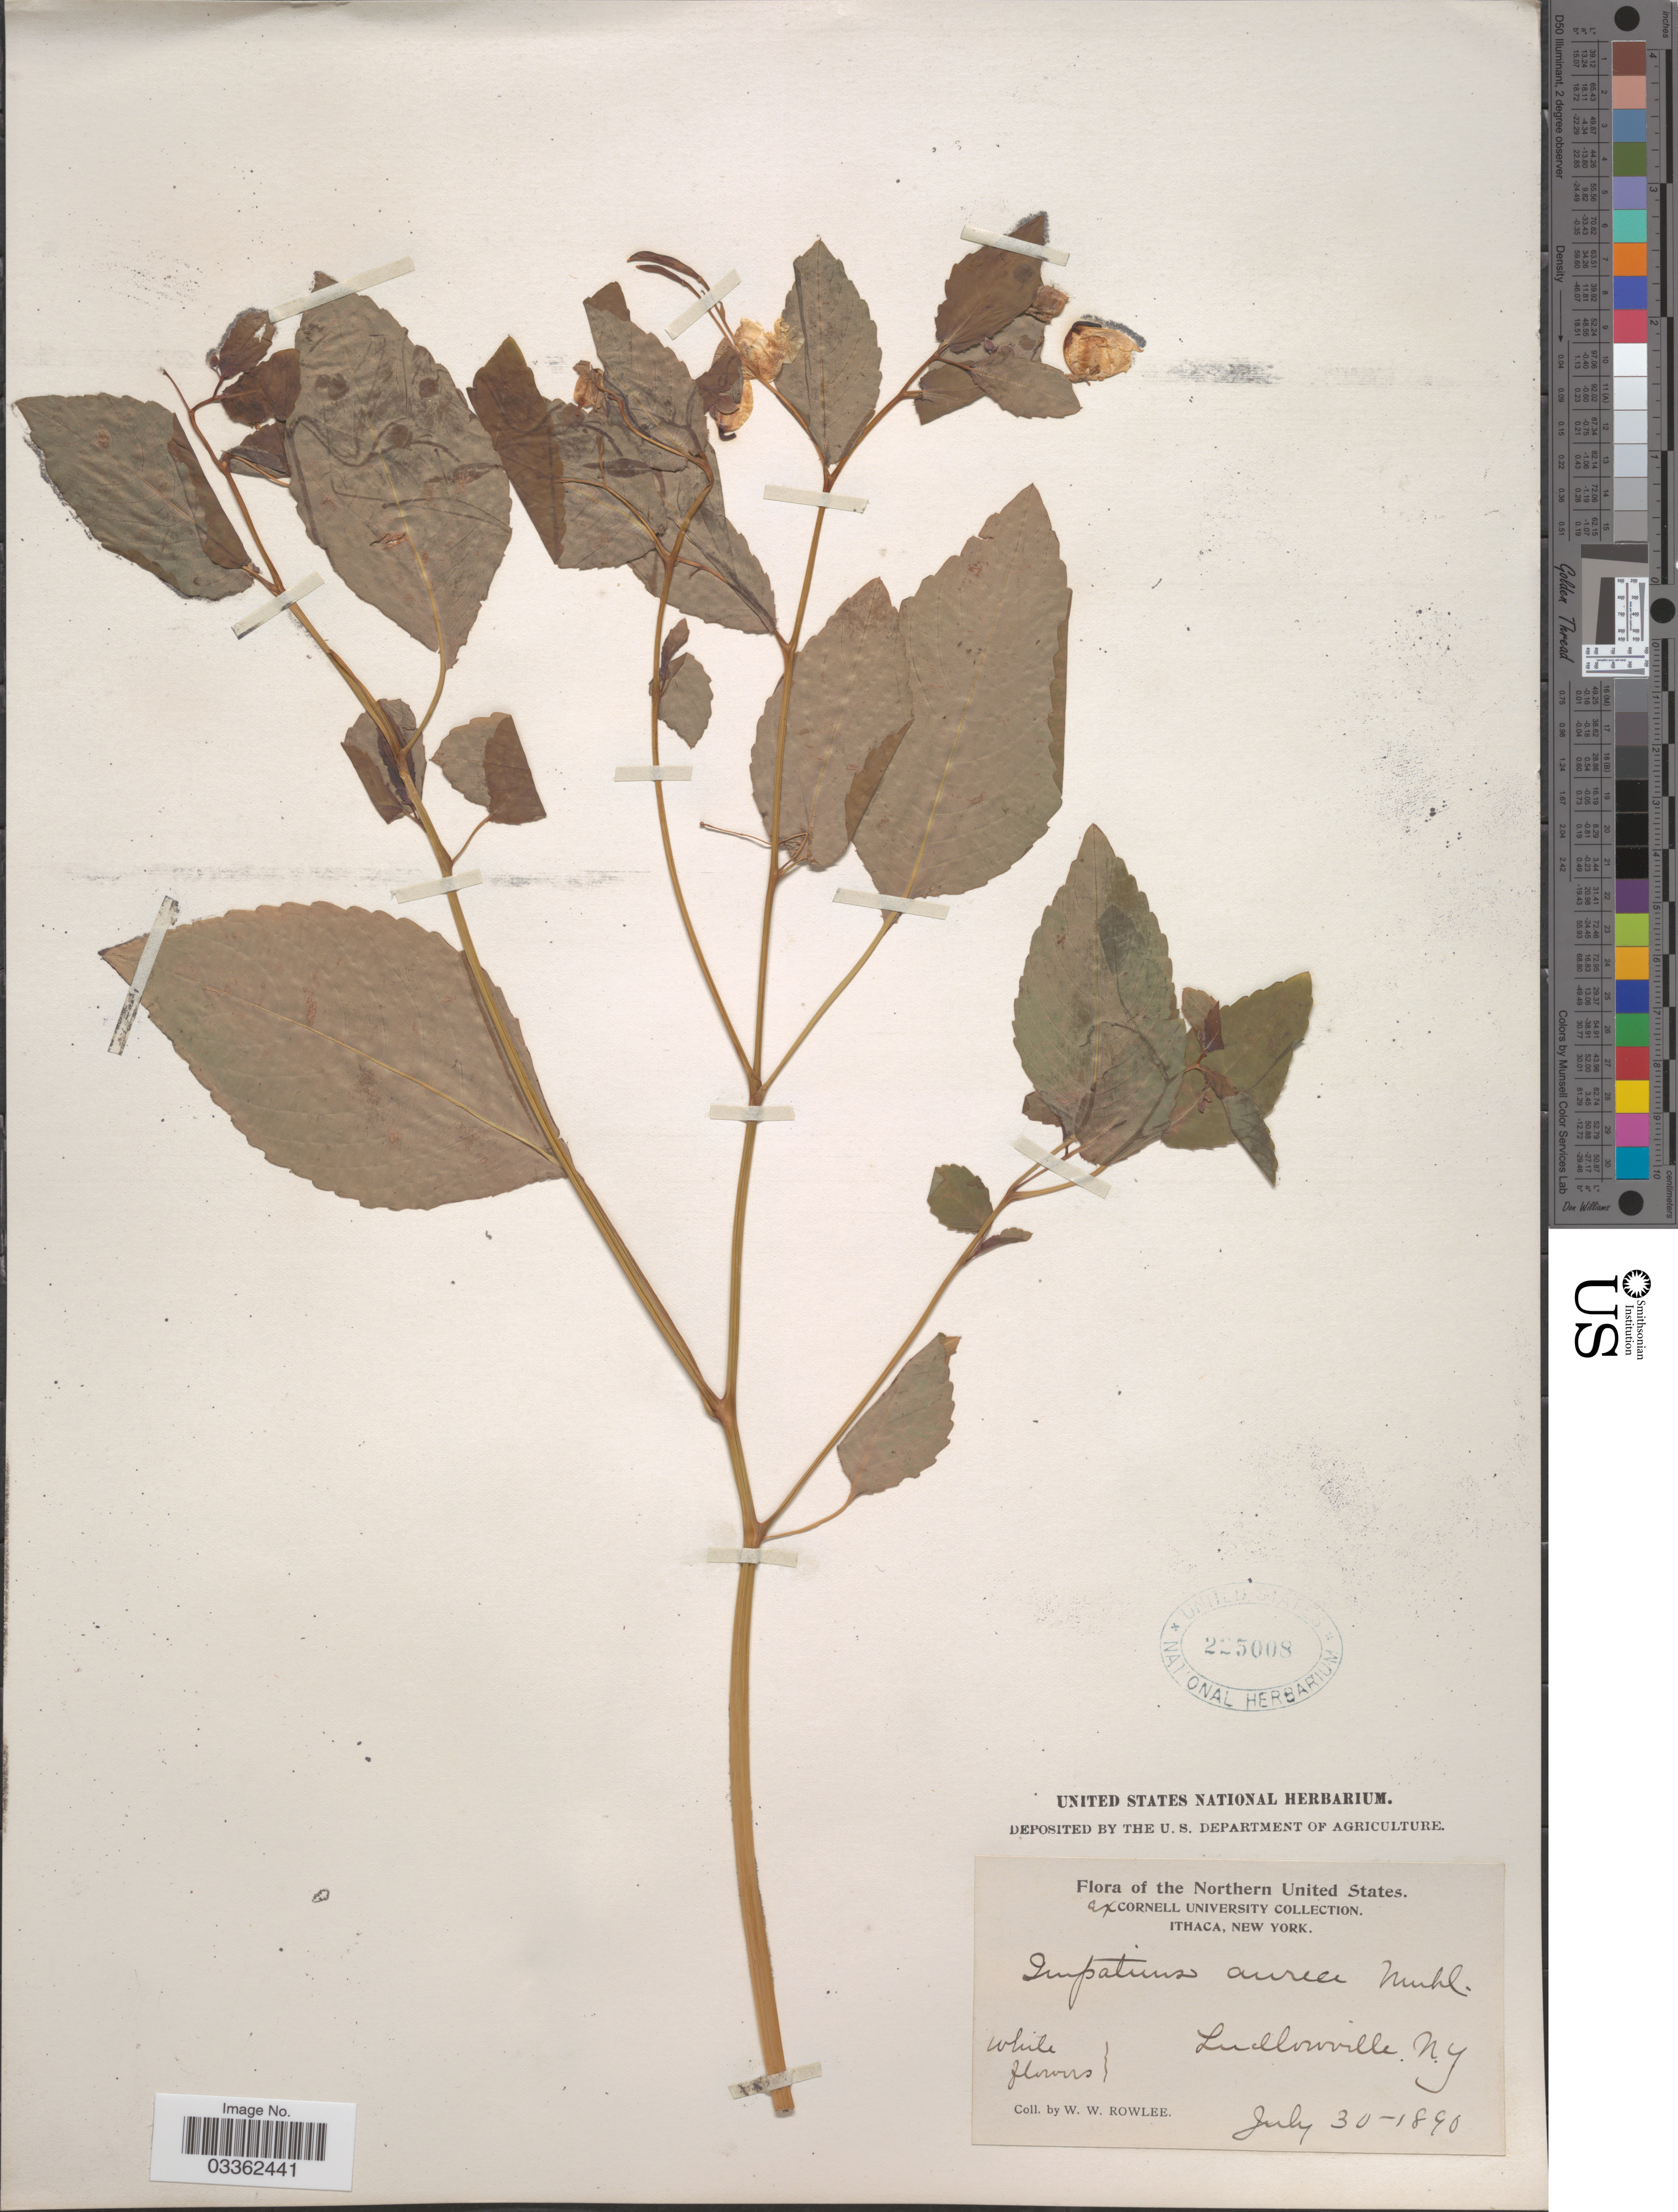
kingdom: Plantae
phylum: Tracheophyta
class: Magnoliopsida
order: Ericales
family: Balsaminaceae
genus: Impatiens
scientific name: Impatiens pallida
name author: Nutt.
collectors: W. W. Rowlee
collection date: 1890-07-30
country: United States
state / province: New York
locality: Northern United States. Ludlowville.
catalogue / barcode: US 225008